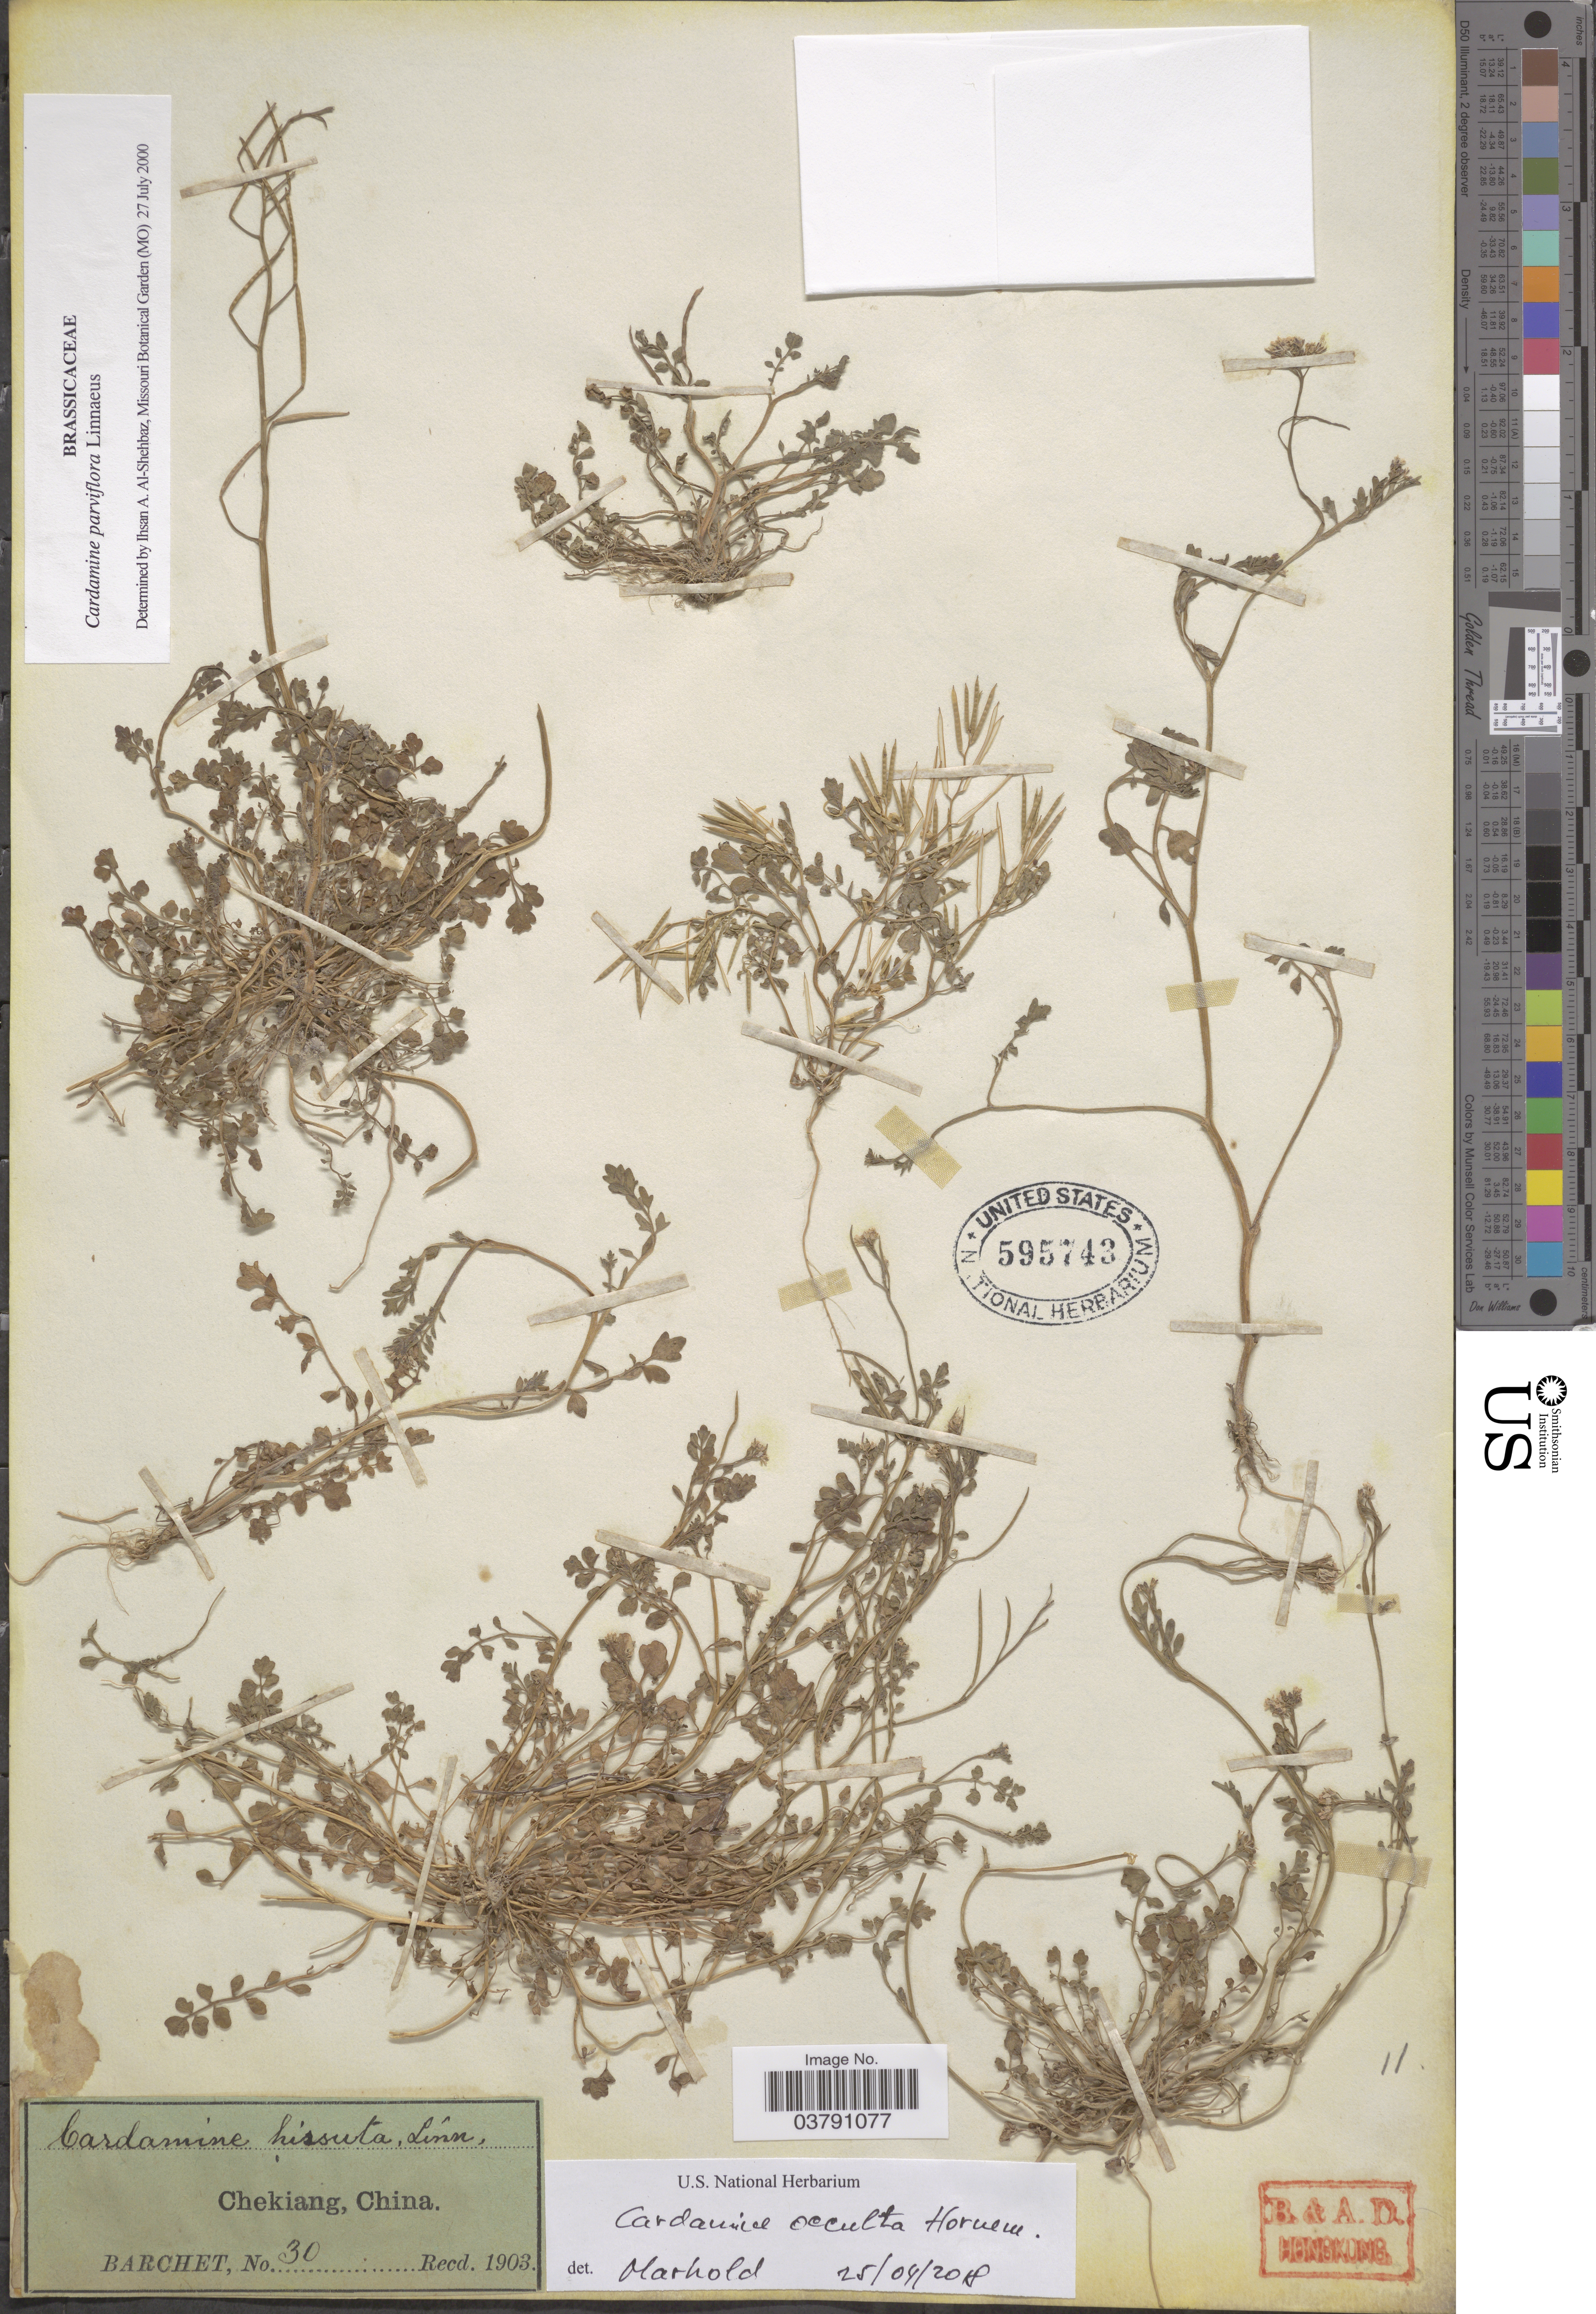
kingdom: Plantae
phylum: Tracheophyta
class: Magnoliopsida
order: Brassicales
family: Brassicaceae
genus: Cardamine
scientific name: Cardamine occulta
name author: Hornem.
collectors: Barchet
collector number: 30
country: China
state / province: Zhejiang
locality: Chekiang.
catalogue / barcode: US 595743